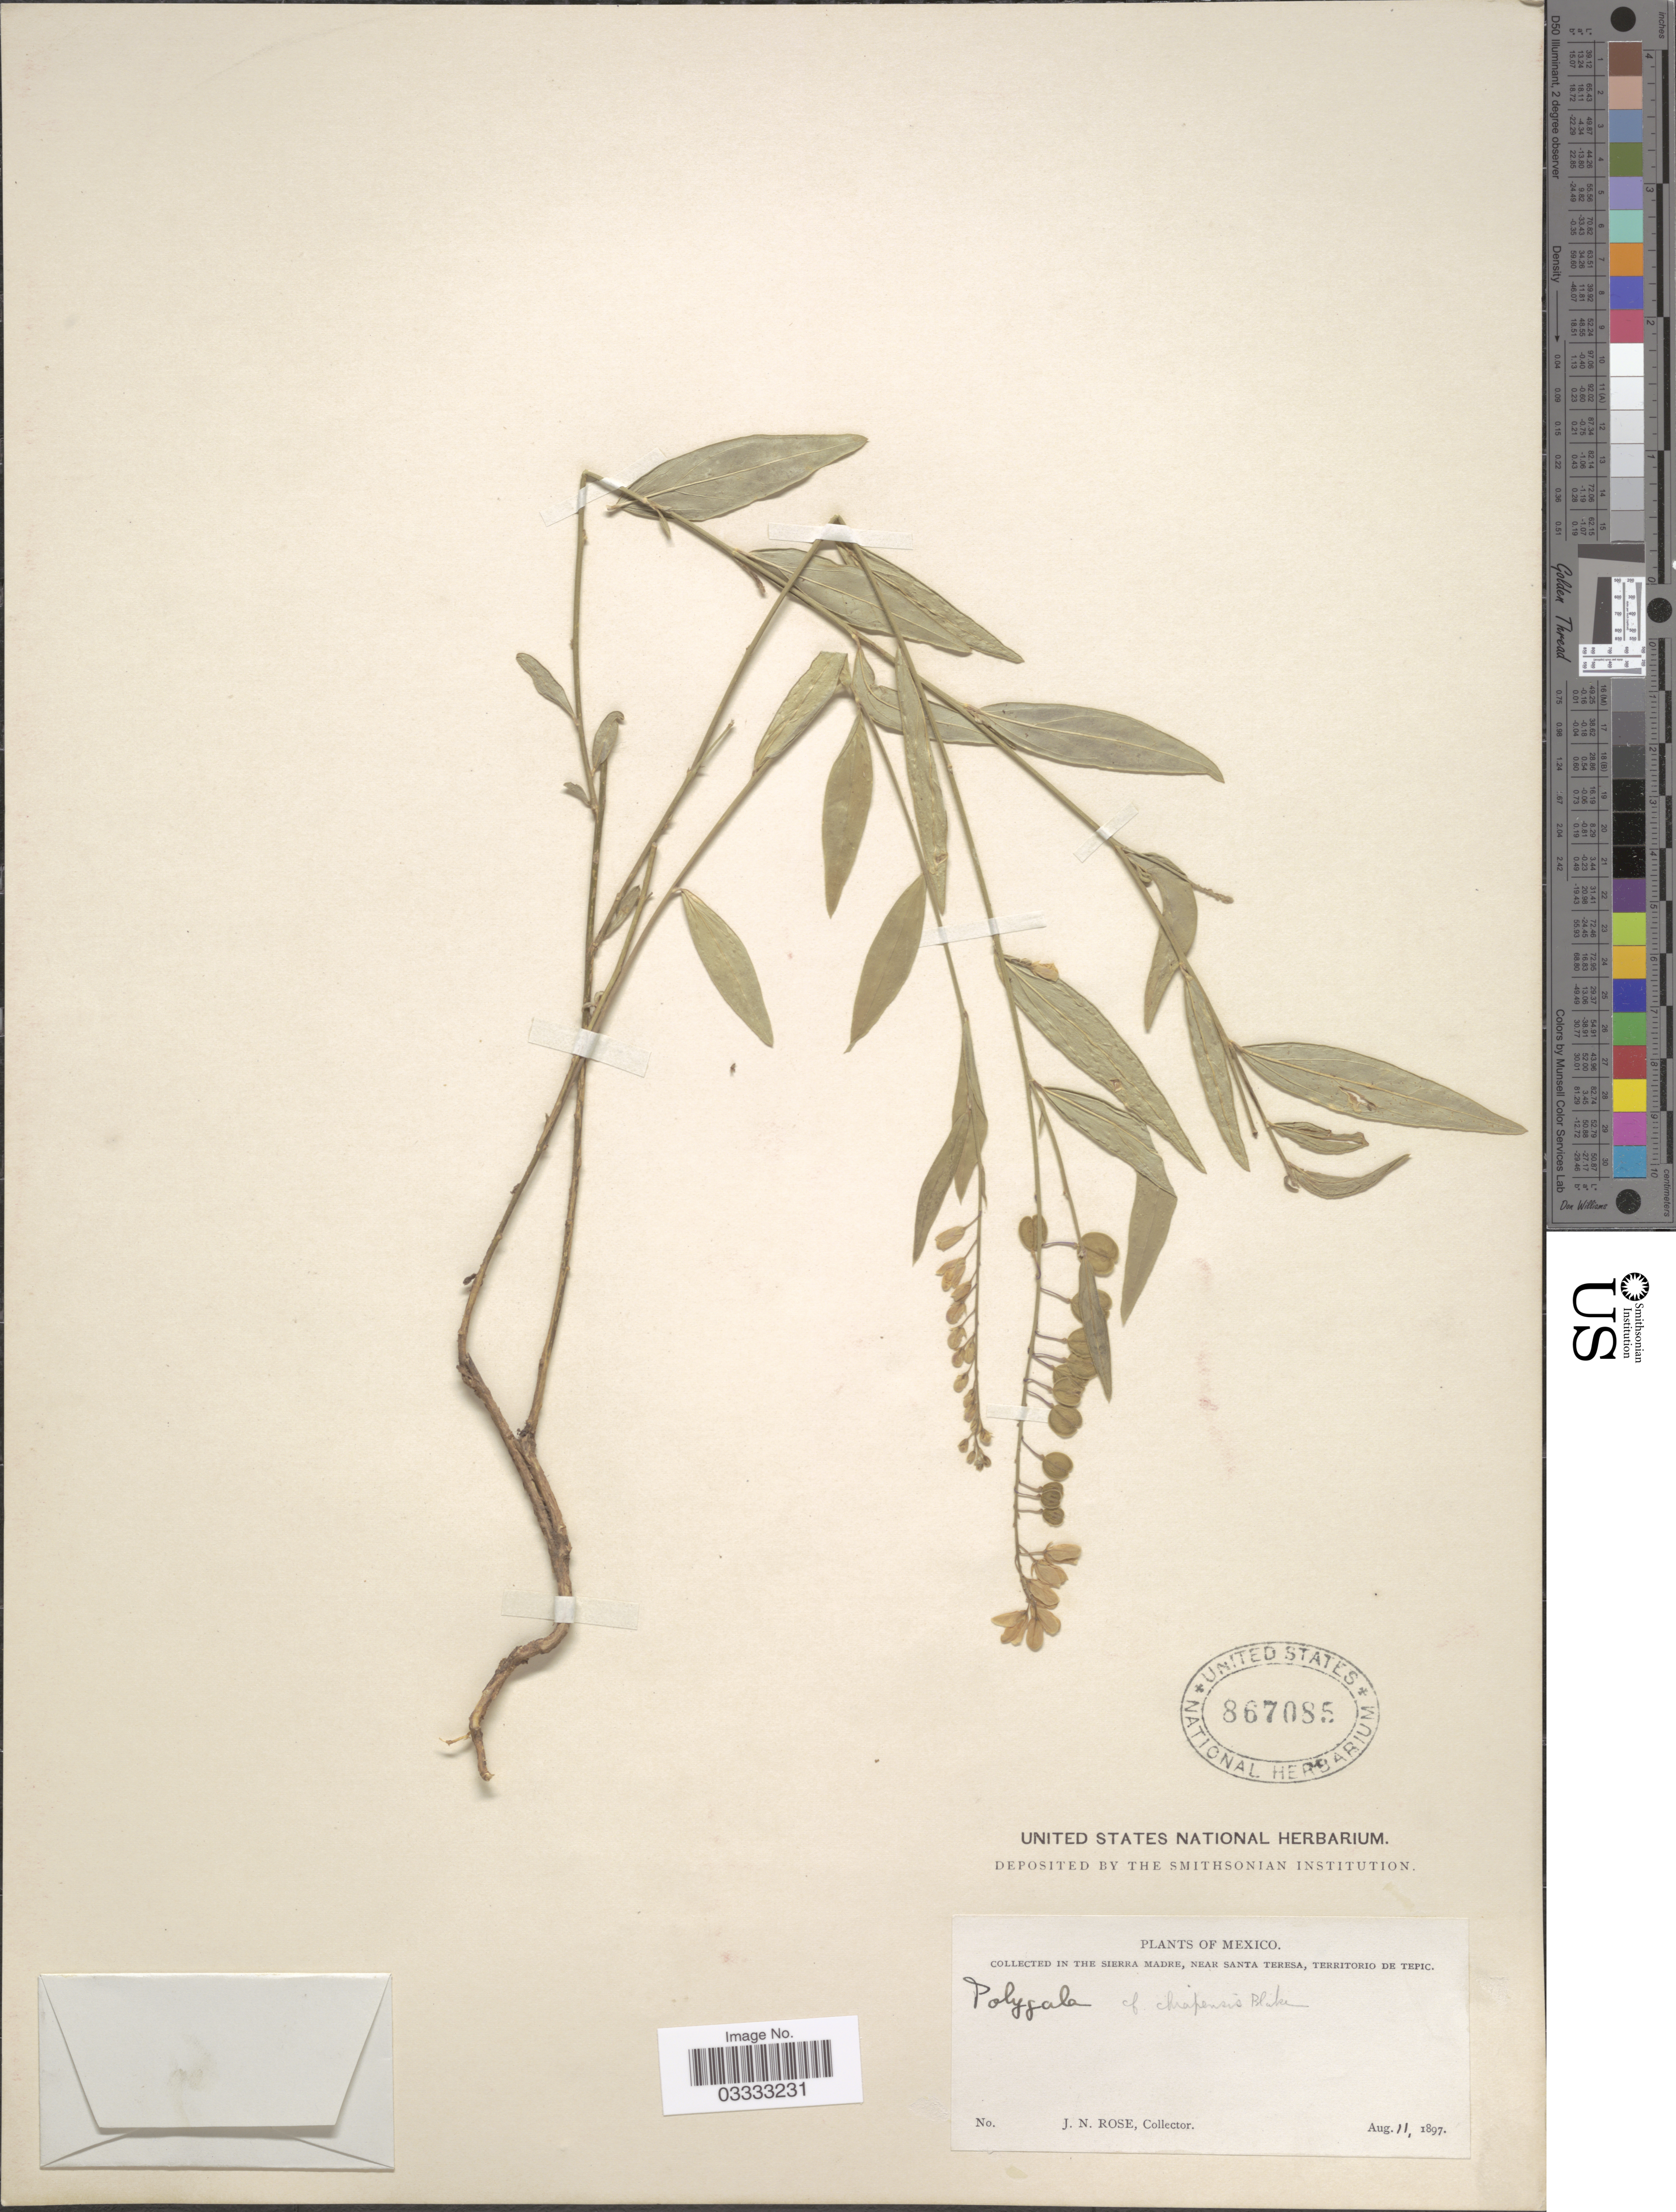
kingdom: Plantae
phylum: Tracheophyta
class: Magnoliopsida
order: Fabales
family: Polygalaceae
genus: Polygala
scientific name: Polygala sp.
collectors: J. N. Rose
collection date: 1897-08-11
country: Mexico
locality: In the Sierra Madre, near Santa Teresa, Territorio de Tepic.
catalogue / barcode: US 867085